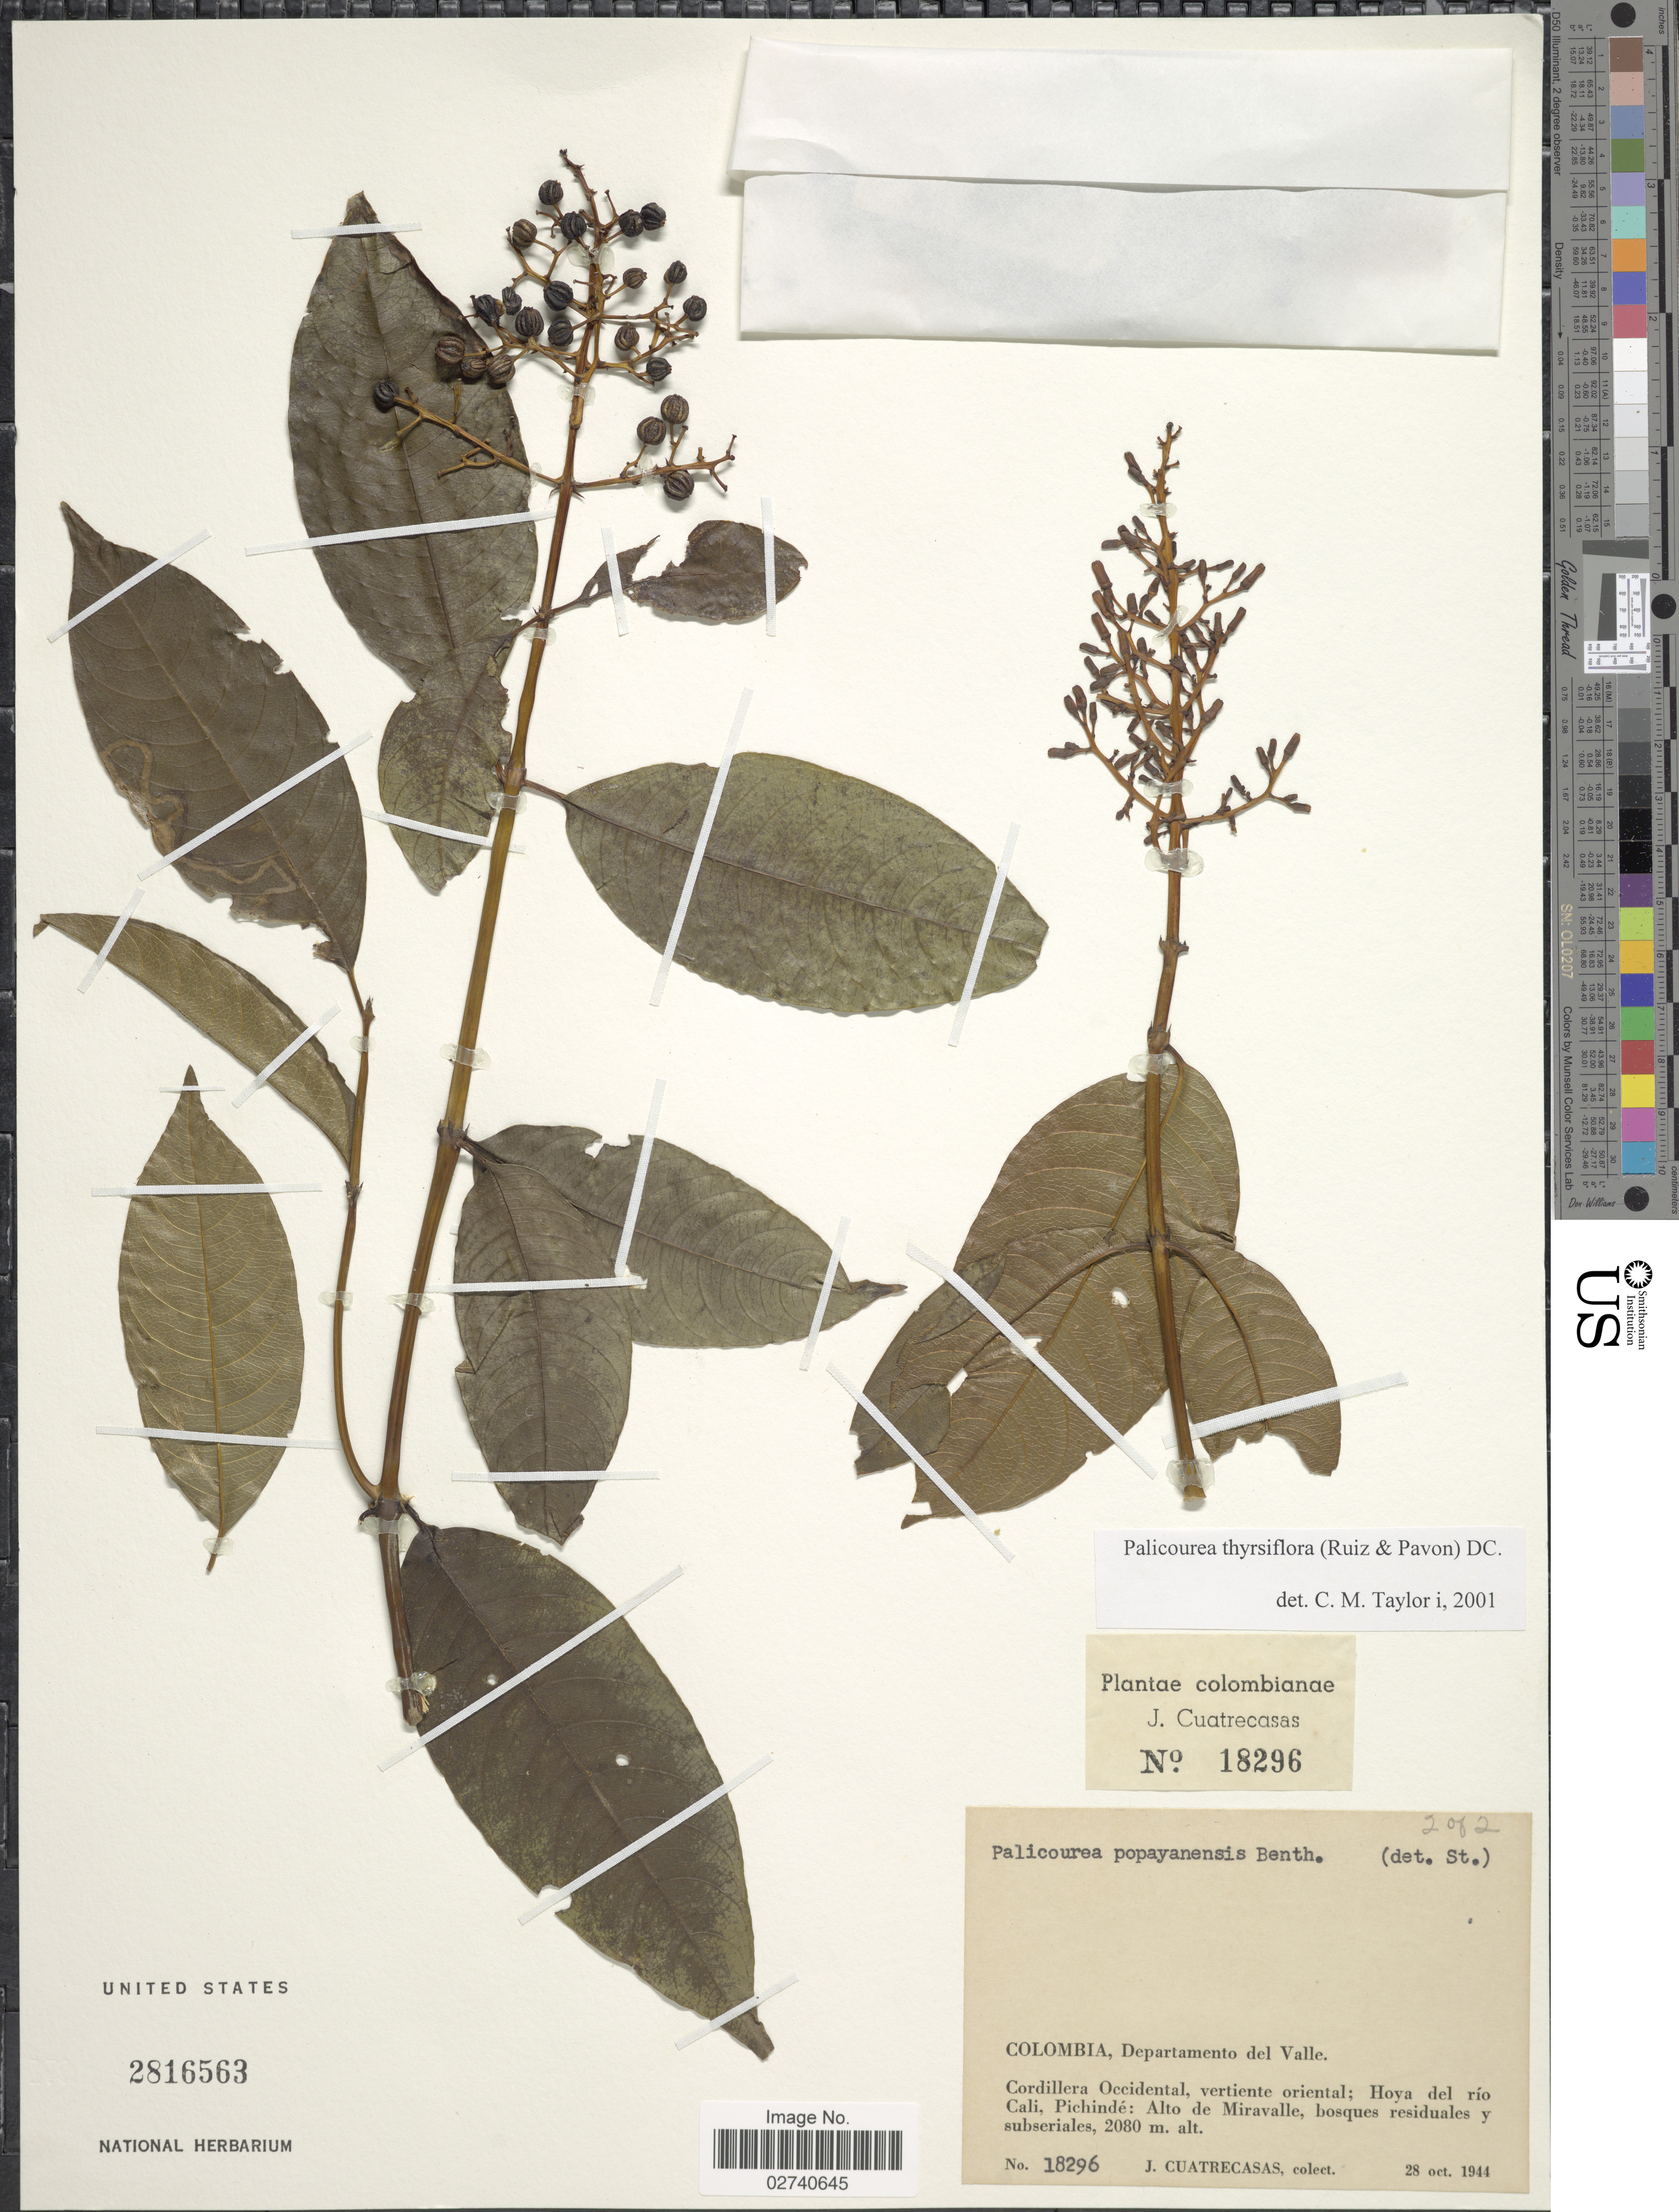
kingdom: Plantae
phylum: Tracheophyta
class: Magnoliopsida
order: Gentianales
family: Rubiaceae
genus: Palicourea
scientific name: Palicourea thyrsiflora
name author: (Ruiz & Pav.) DC.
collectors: J. Cuatrecasas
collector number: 18296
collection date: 1944-10-28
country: Colombia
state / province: Valle del Cauca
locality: Departamento del Valle. Cordillera Occidental, vertiente oriental; Hoya del rio Cali, Pichinde: Alto de Miravalle, bosques residuales y subseriales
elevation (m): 2080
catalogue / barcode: US 2816563